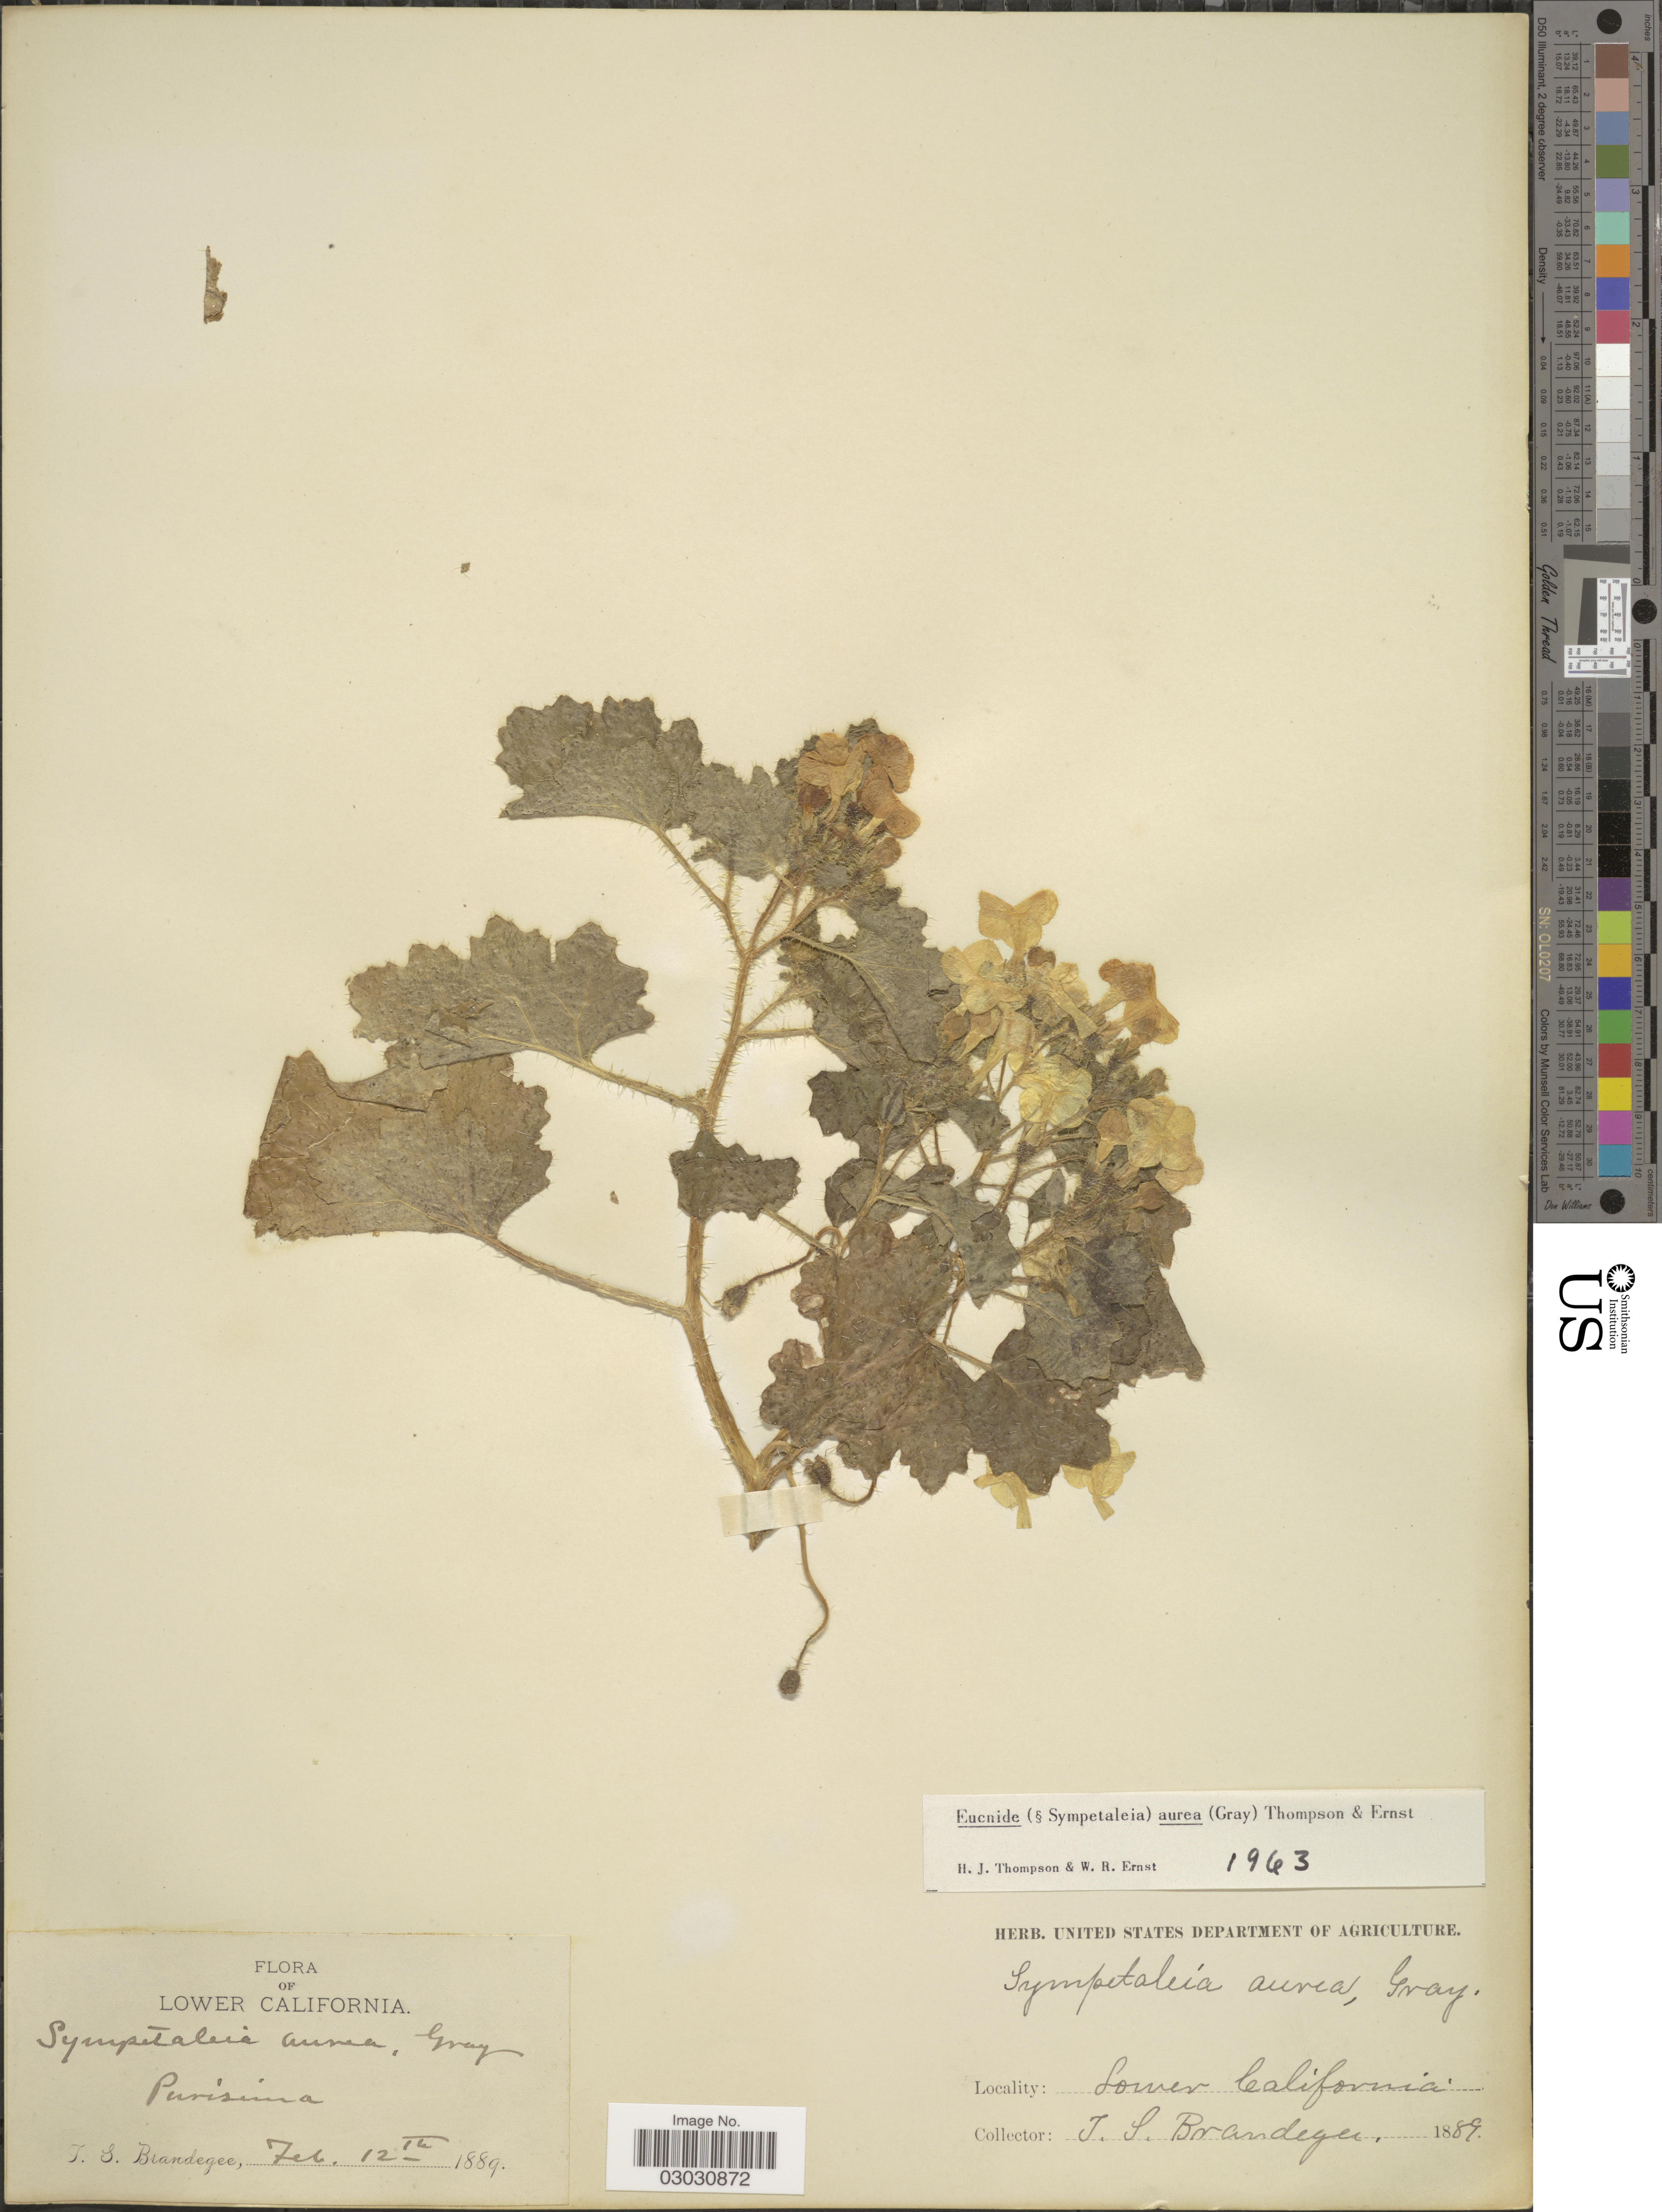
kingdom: Plantae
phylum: Tracheophyta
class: Magnoliopsida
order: Cornales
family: Loasaceae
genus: Eucnide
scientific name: Eucnide aurea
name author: (A. Gray) H.J. Thomps. & W.R. Ernst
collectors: T. S. Brandegee (herbarium)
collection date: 1889-02-12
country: Mexico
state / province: Baja California Sur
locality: Lower California. Purisima